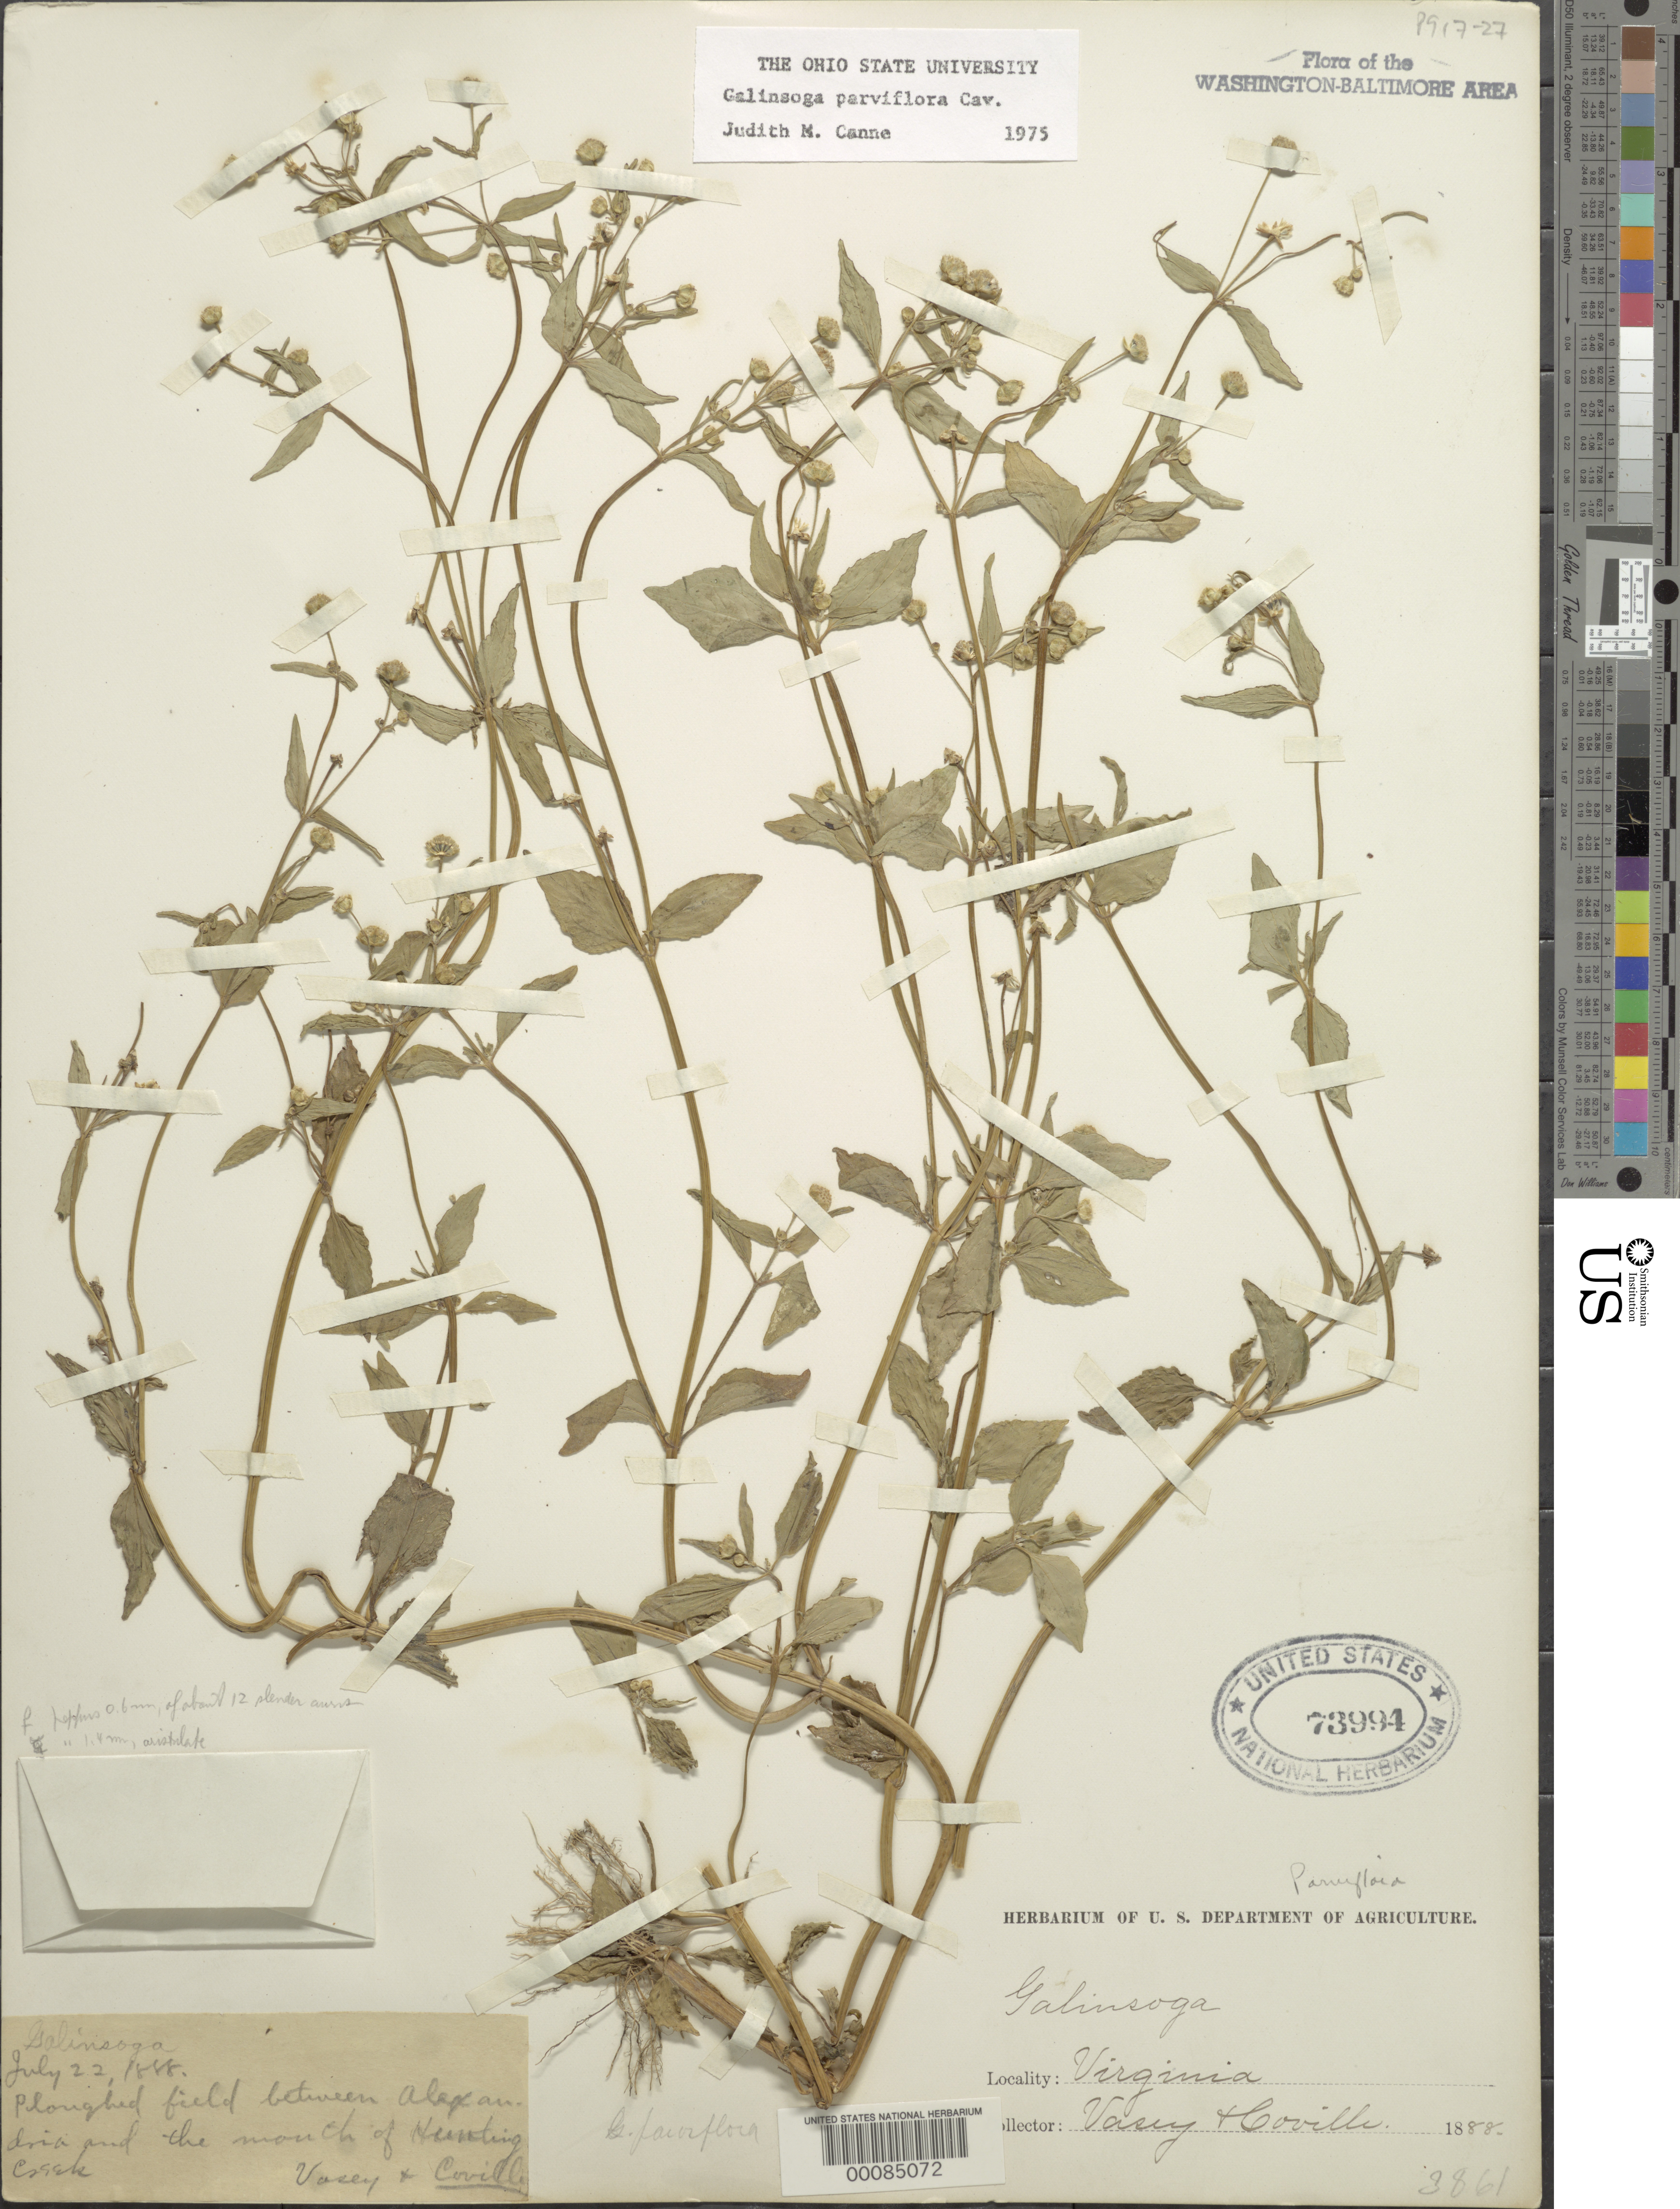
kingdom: Plantae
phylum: Tracheophyta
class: Magnoliopsida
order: Asterales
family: Asteraceae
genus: Galinsoga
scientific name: Galinsoga parviflora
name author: Cav.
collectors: G. Vasey & F. V. Coville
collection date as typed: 22 Jul 1888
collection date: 1888-07-22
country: United States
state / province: Virginia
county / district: Fairfax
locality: between Alexandria and Hunting Creek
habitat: Ploughed field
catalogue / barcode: US 73994